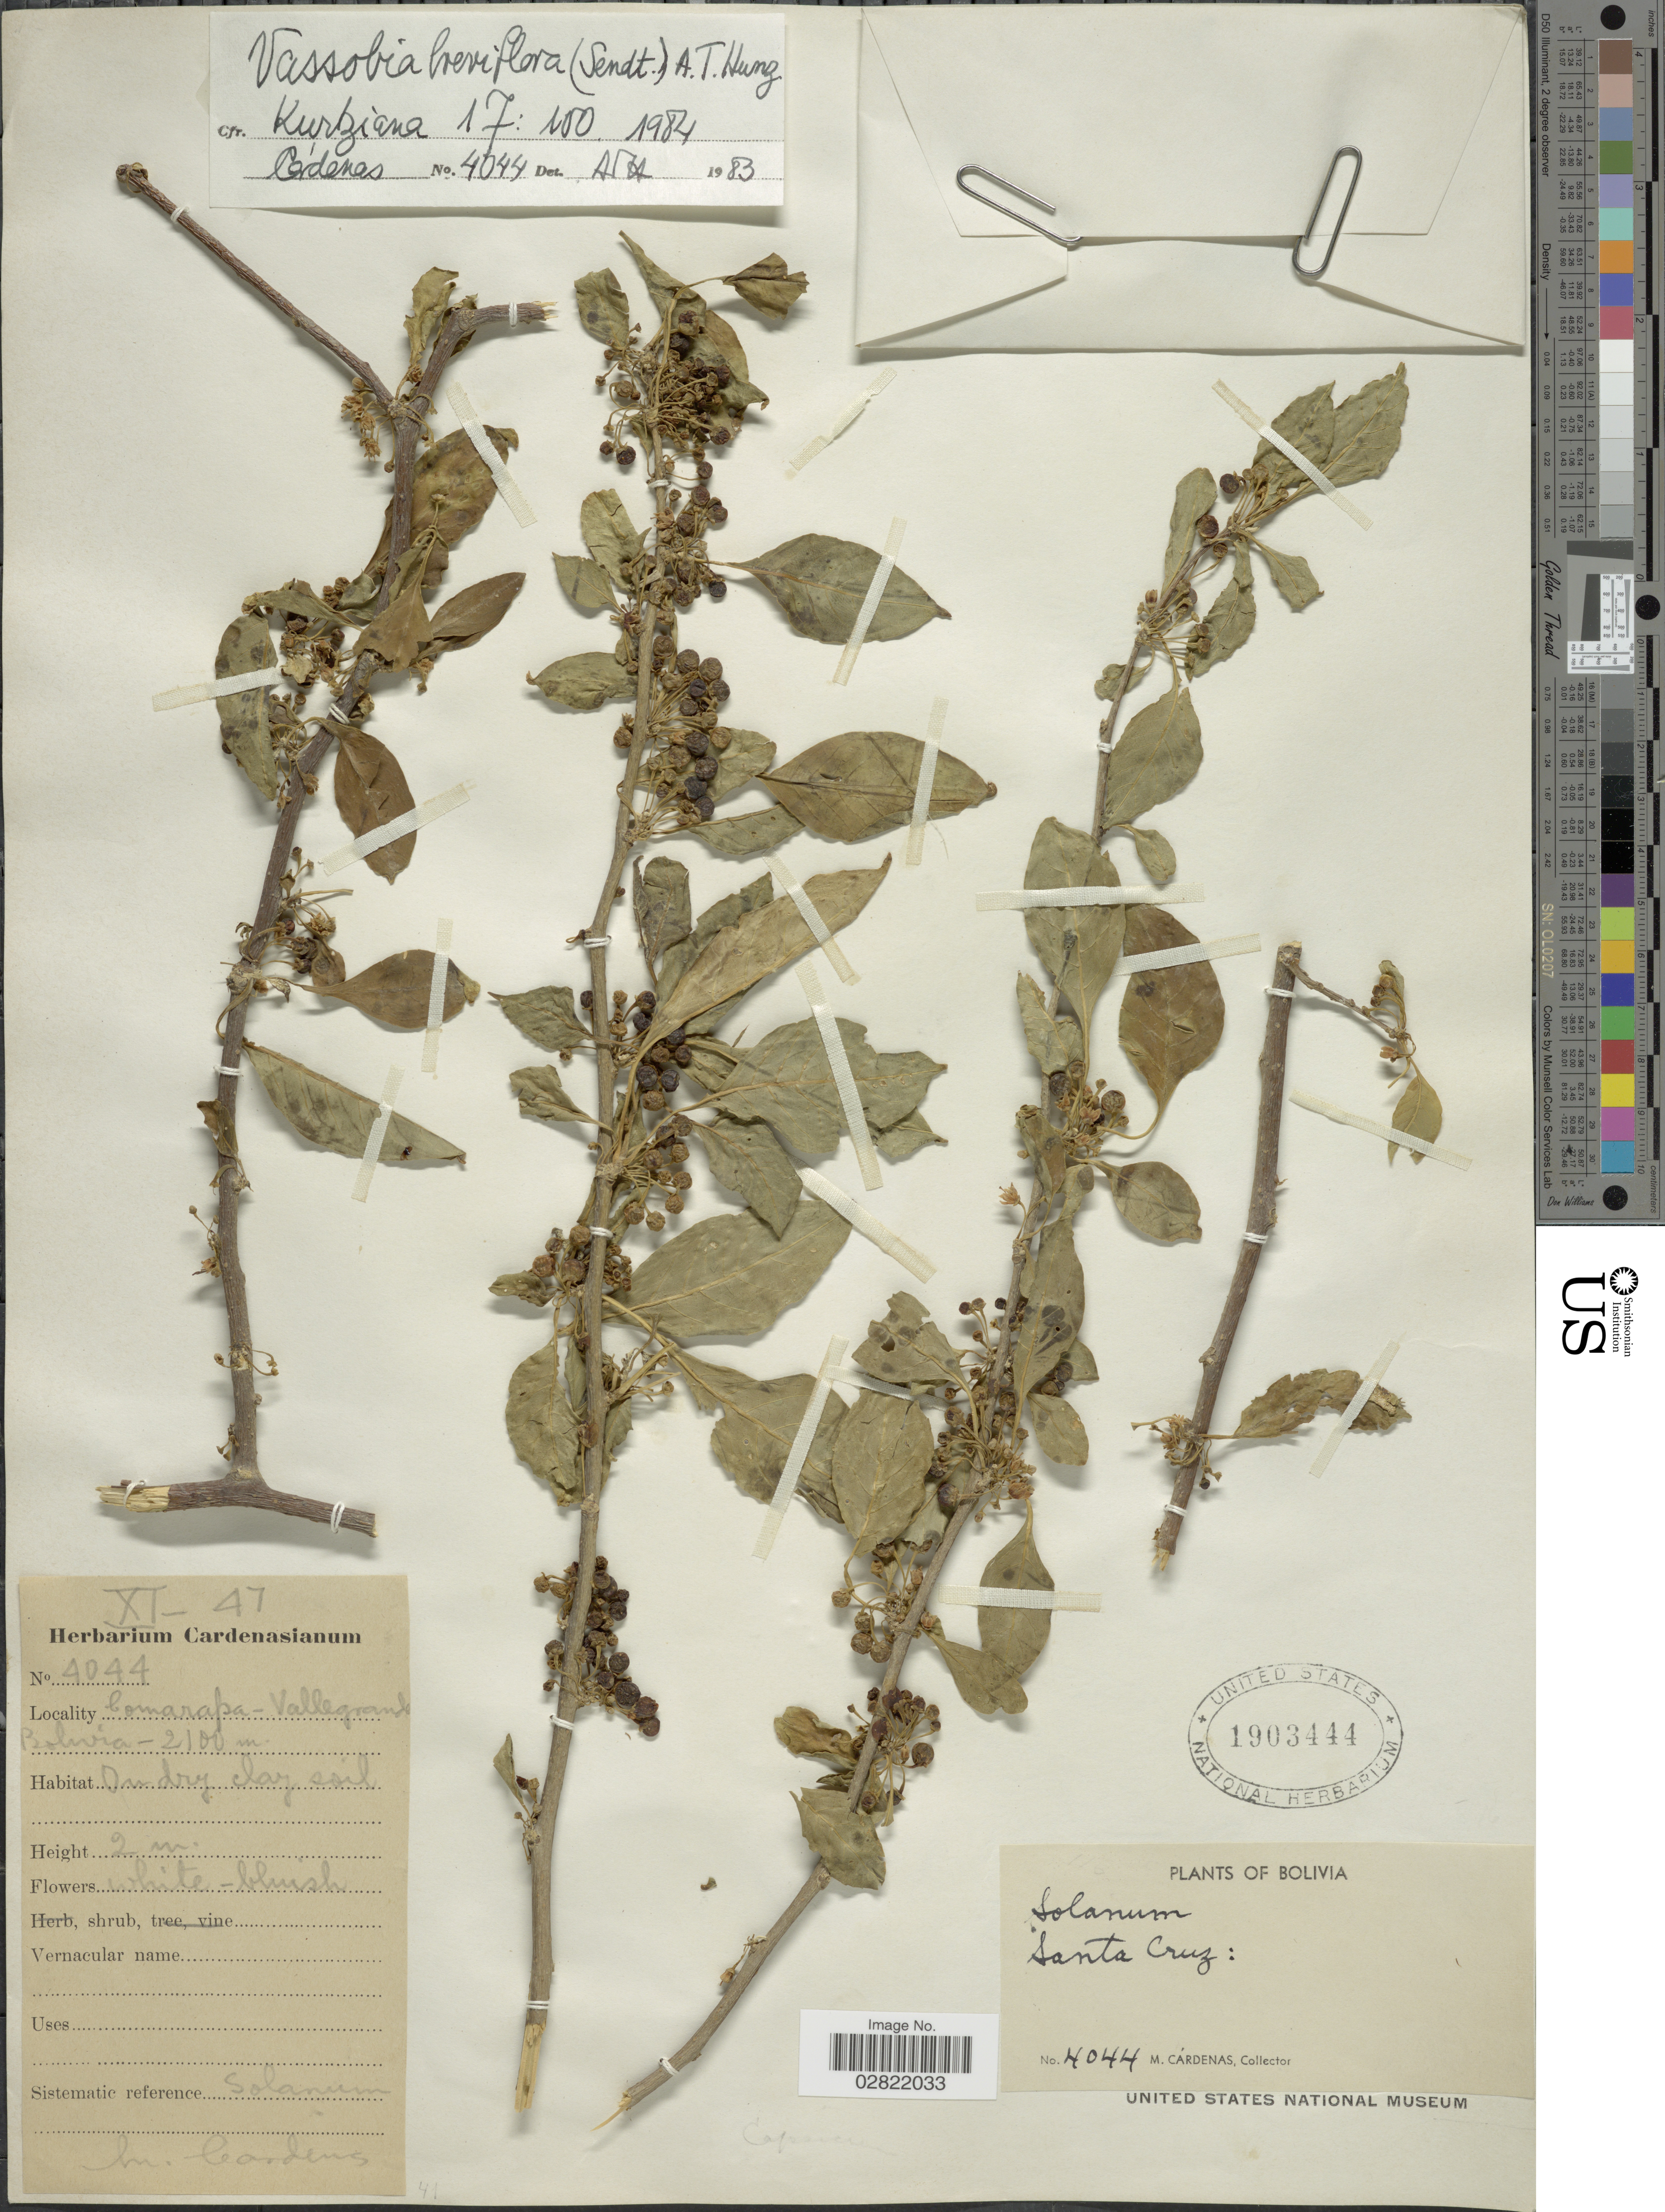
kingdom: Plantae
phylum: Tracheophyta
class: Magnoliopsida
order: Solanales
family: Solanaceae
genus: Vassobia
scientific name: Vassobia breviflora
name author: (Sendt.) Hunz.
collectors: M. Cárdenas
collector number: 4044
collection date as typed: Transcribed d/m/y: /11/47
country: Bolivia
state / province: Santa Cruz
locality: Comarapa - Valle grande, Bolivia.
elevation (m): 2100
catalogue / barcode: US 1903444